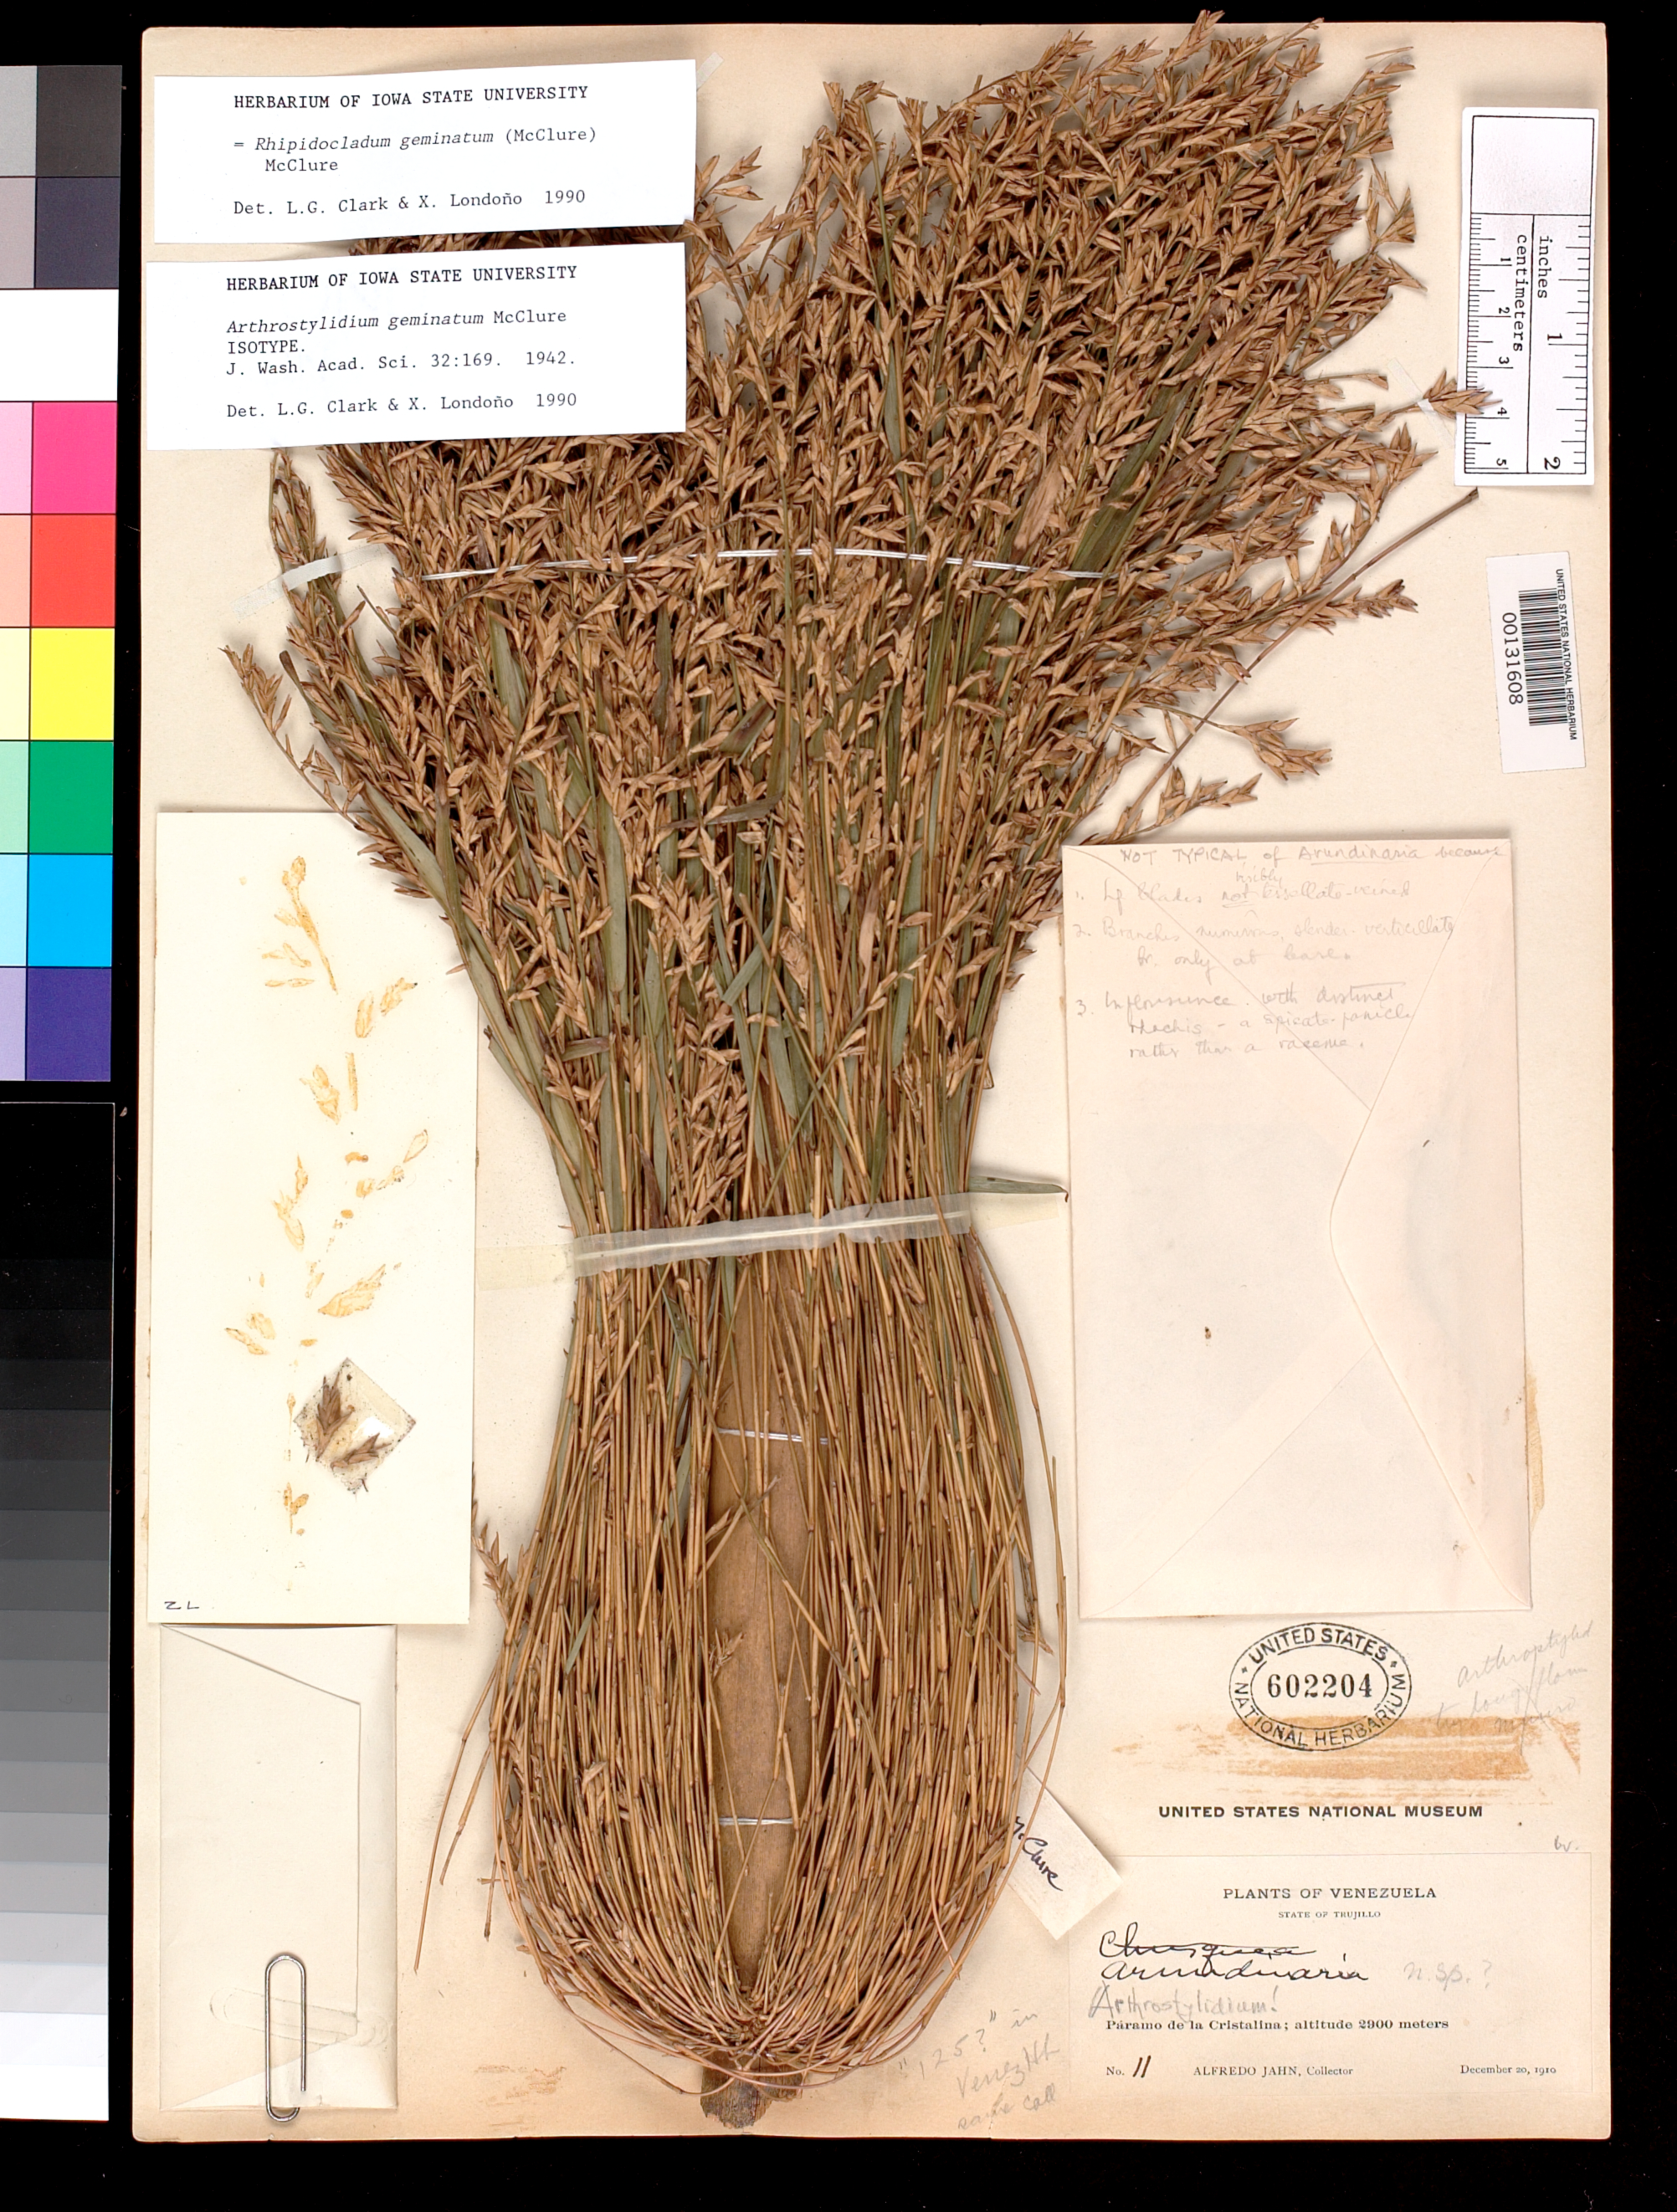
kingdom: Plantae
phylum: Tracheophyta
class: Liliopsida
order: Poales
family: Poaceae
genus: Arthrostylidium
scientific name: Arthrostylidium geminatum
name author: McClure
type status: Isotype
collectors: A. Jahn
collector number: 11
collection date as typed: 20 Dec 1910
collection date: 1910-12-20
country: Venezuela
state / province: Trujillo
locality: Paramo de La Cristalina.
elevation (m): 2900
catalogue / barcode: US 602204